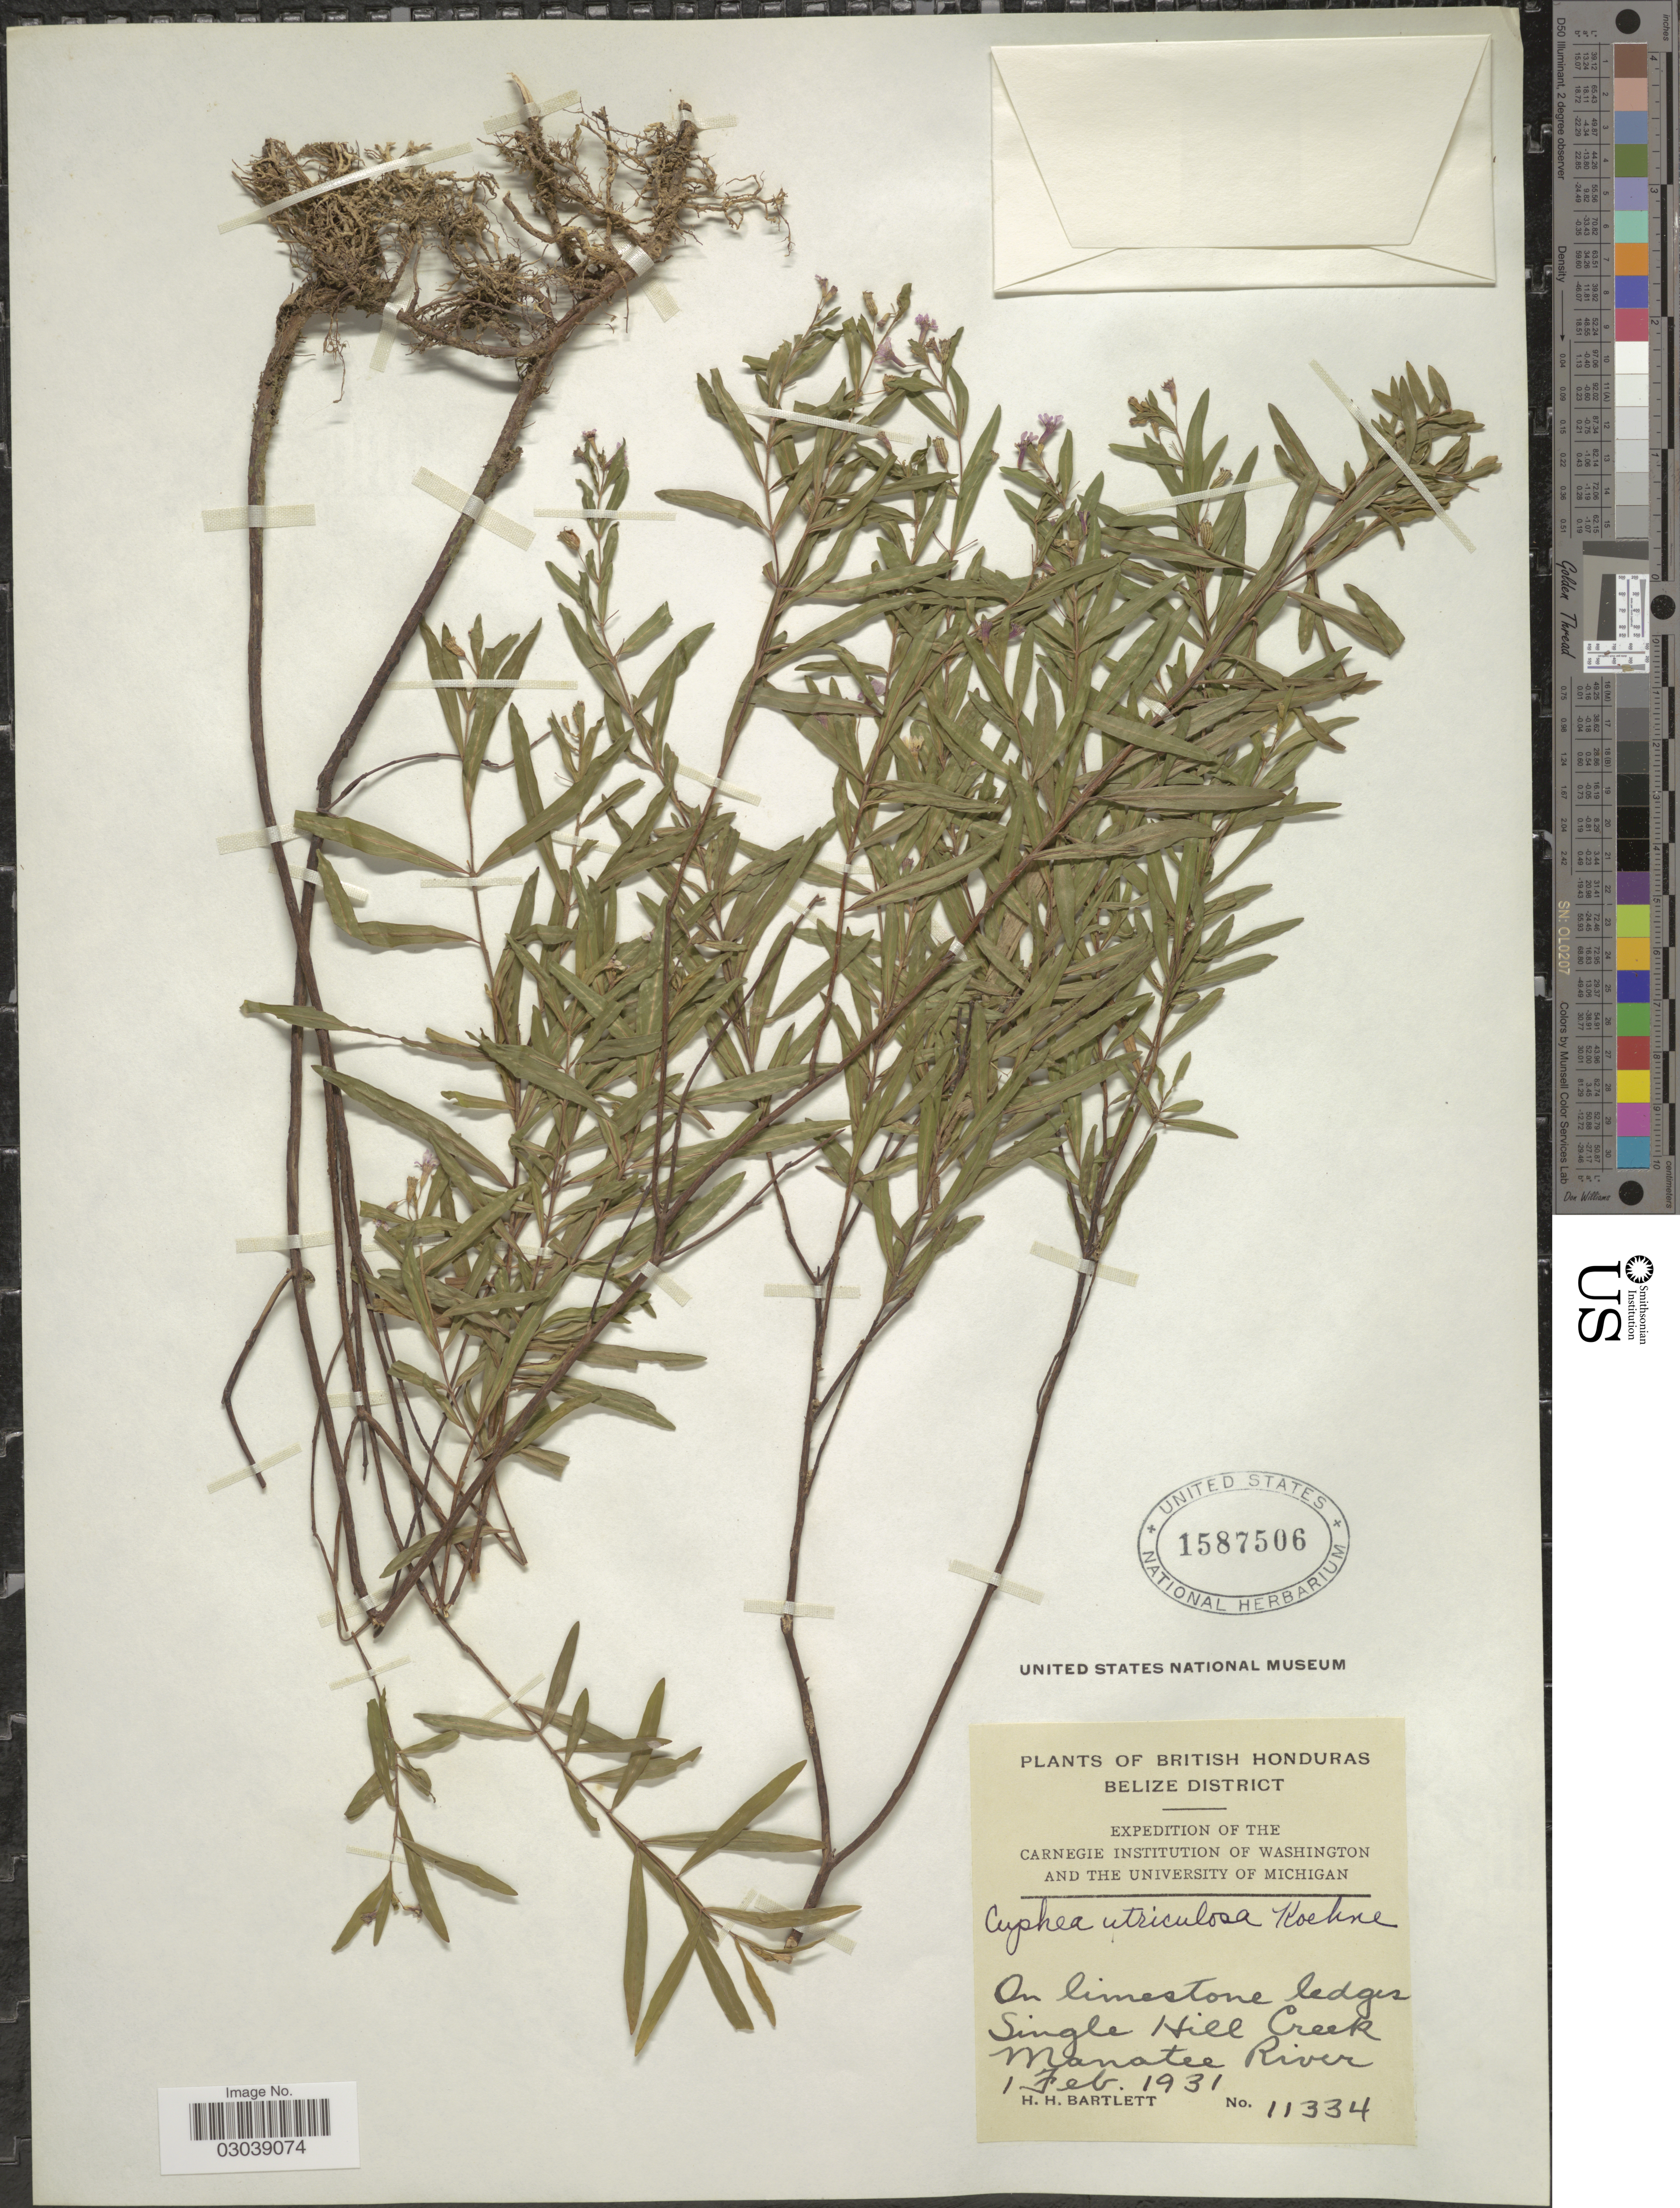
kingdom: Plantae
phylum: Tracheophyta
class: Magnoliopsida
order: Myrtales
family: Lythraceae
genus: Cuphea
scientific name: Cuphea utriculosa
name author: Koehne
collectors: H. H. Bartlett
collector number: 11334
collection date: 1931-02-01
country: Belize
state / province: Belize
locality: British Honduras, Belize District, On limestone edges Single Hill Creek Manatee River.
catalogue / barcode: US 1587506